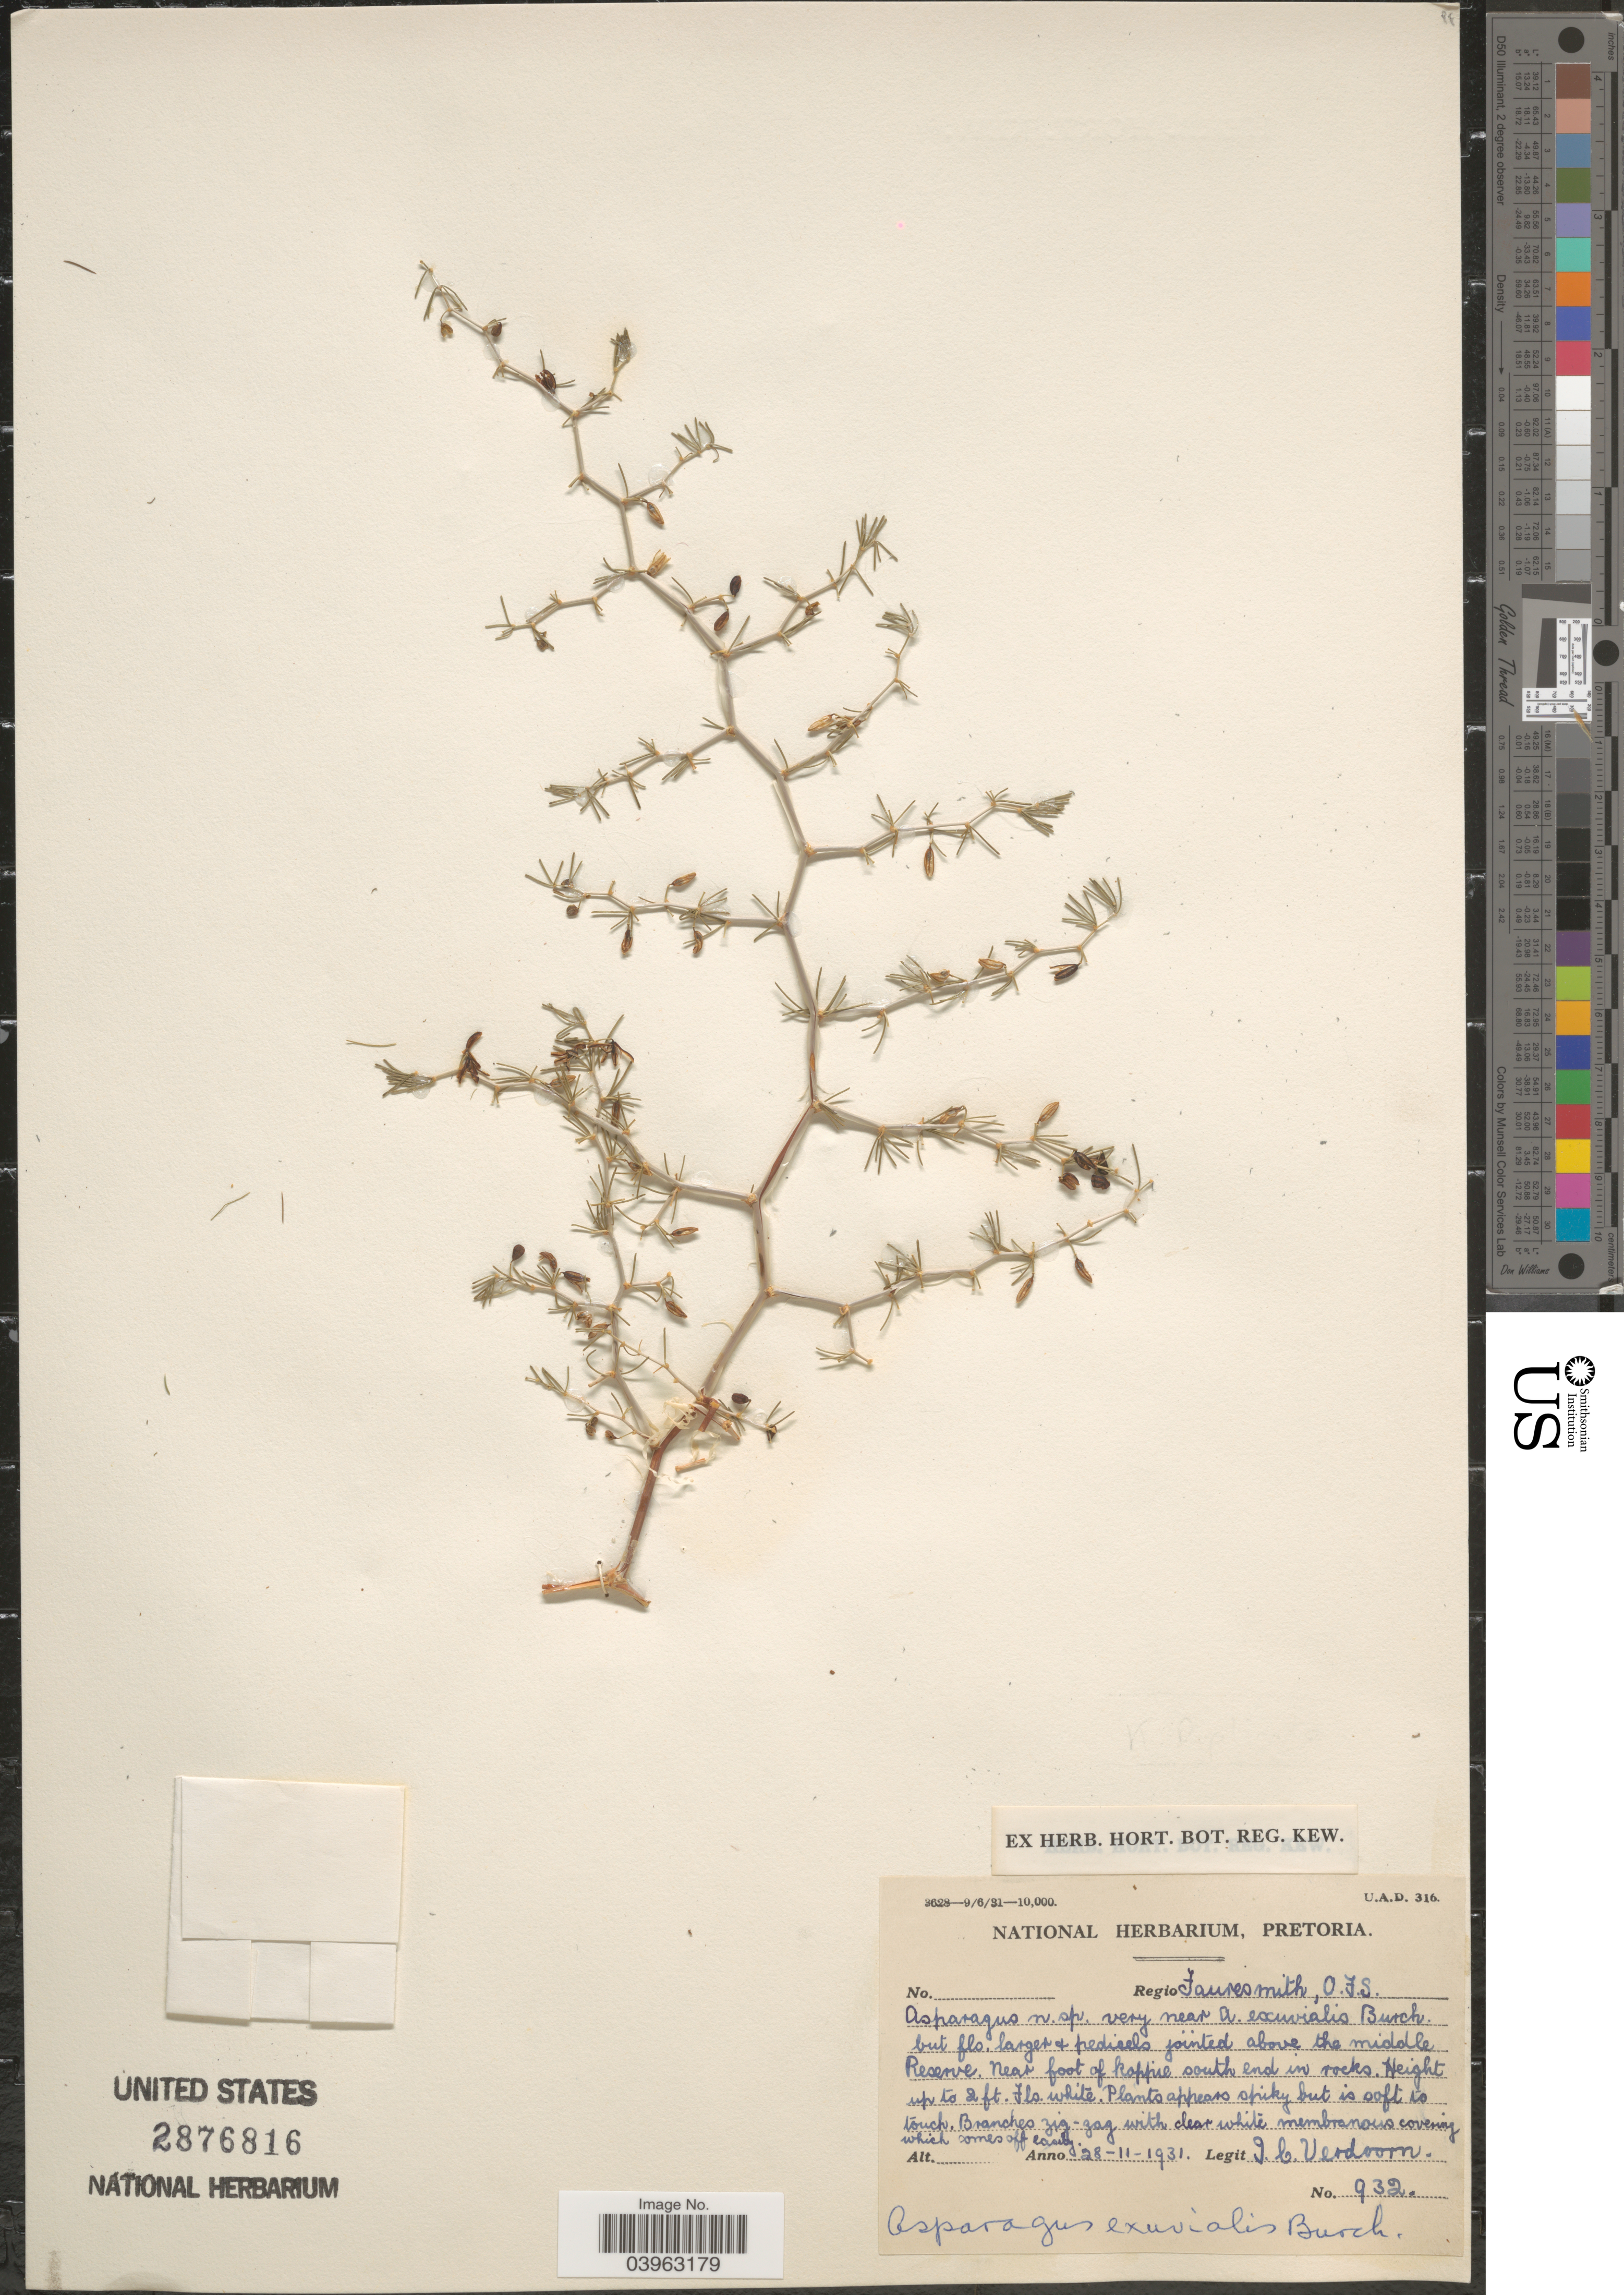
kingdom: Plantae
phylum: Tracheophyta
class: Liliopsida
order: Asparagales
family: Asparagaceae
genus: Asparagus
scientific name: Asparagus exuvialis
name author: Burch.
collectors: I. Verdoorn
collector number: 932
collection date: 1931-11-28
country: South Africa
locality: Regio Fauresmith, O.F.S. Jointed above the middle Reserve. Near foot of koppie south end in rocks.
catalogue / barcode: US 2876816